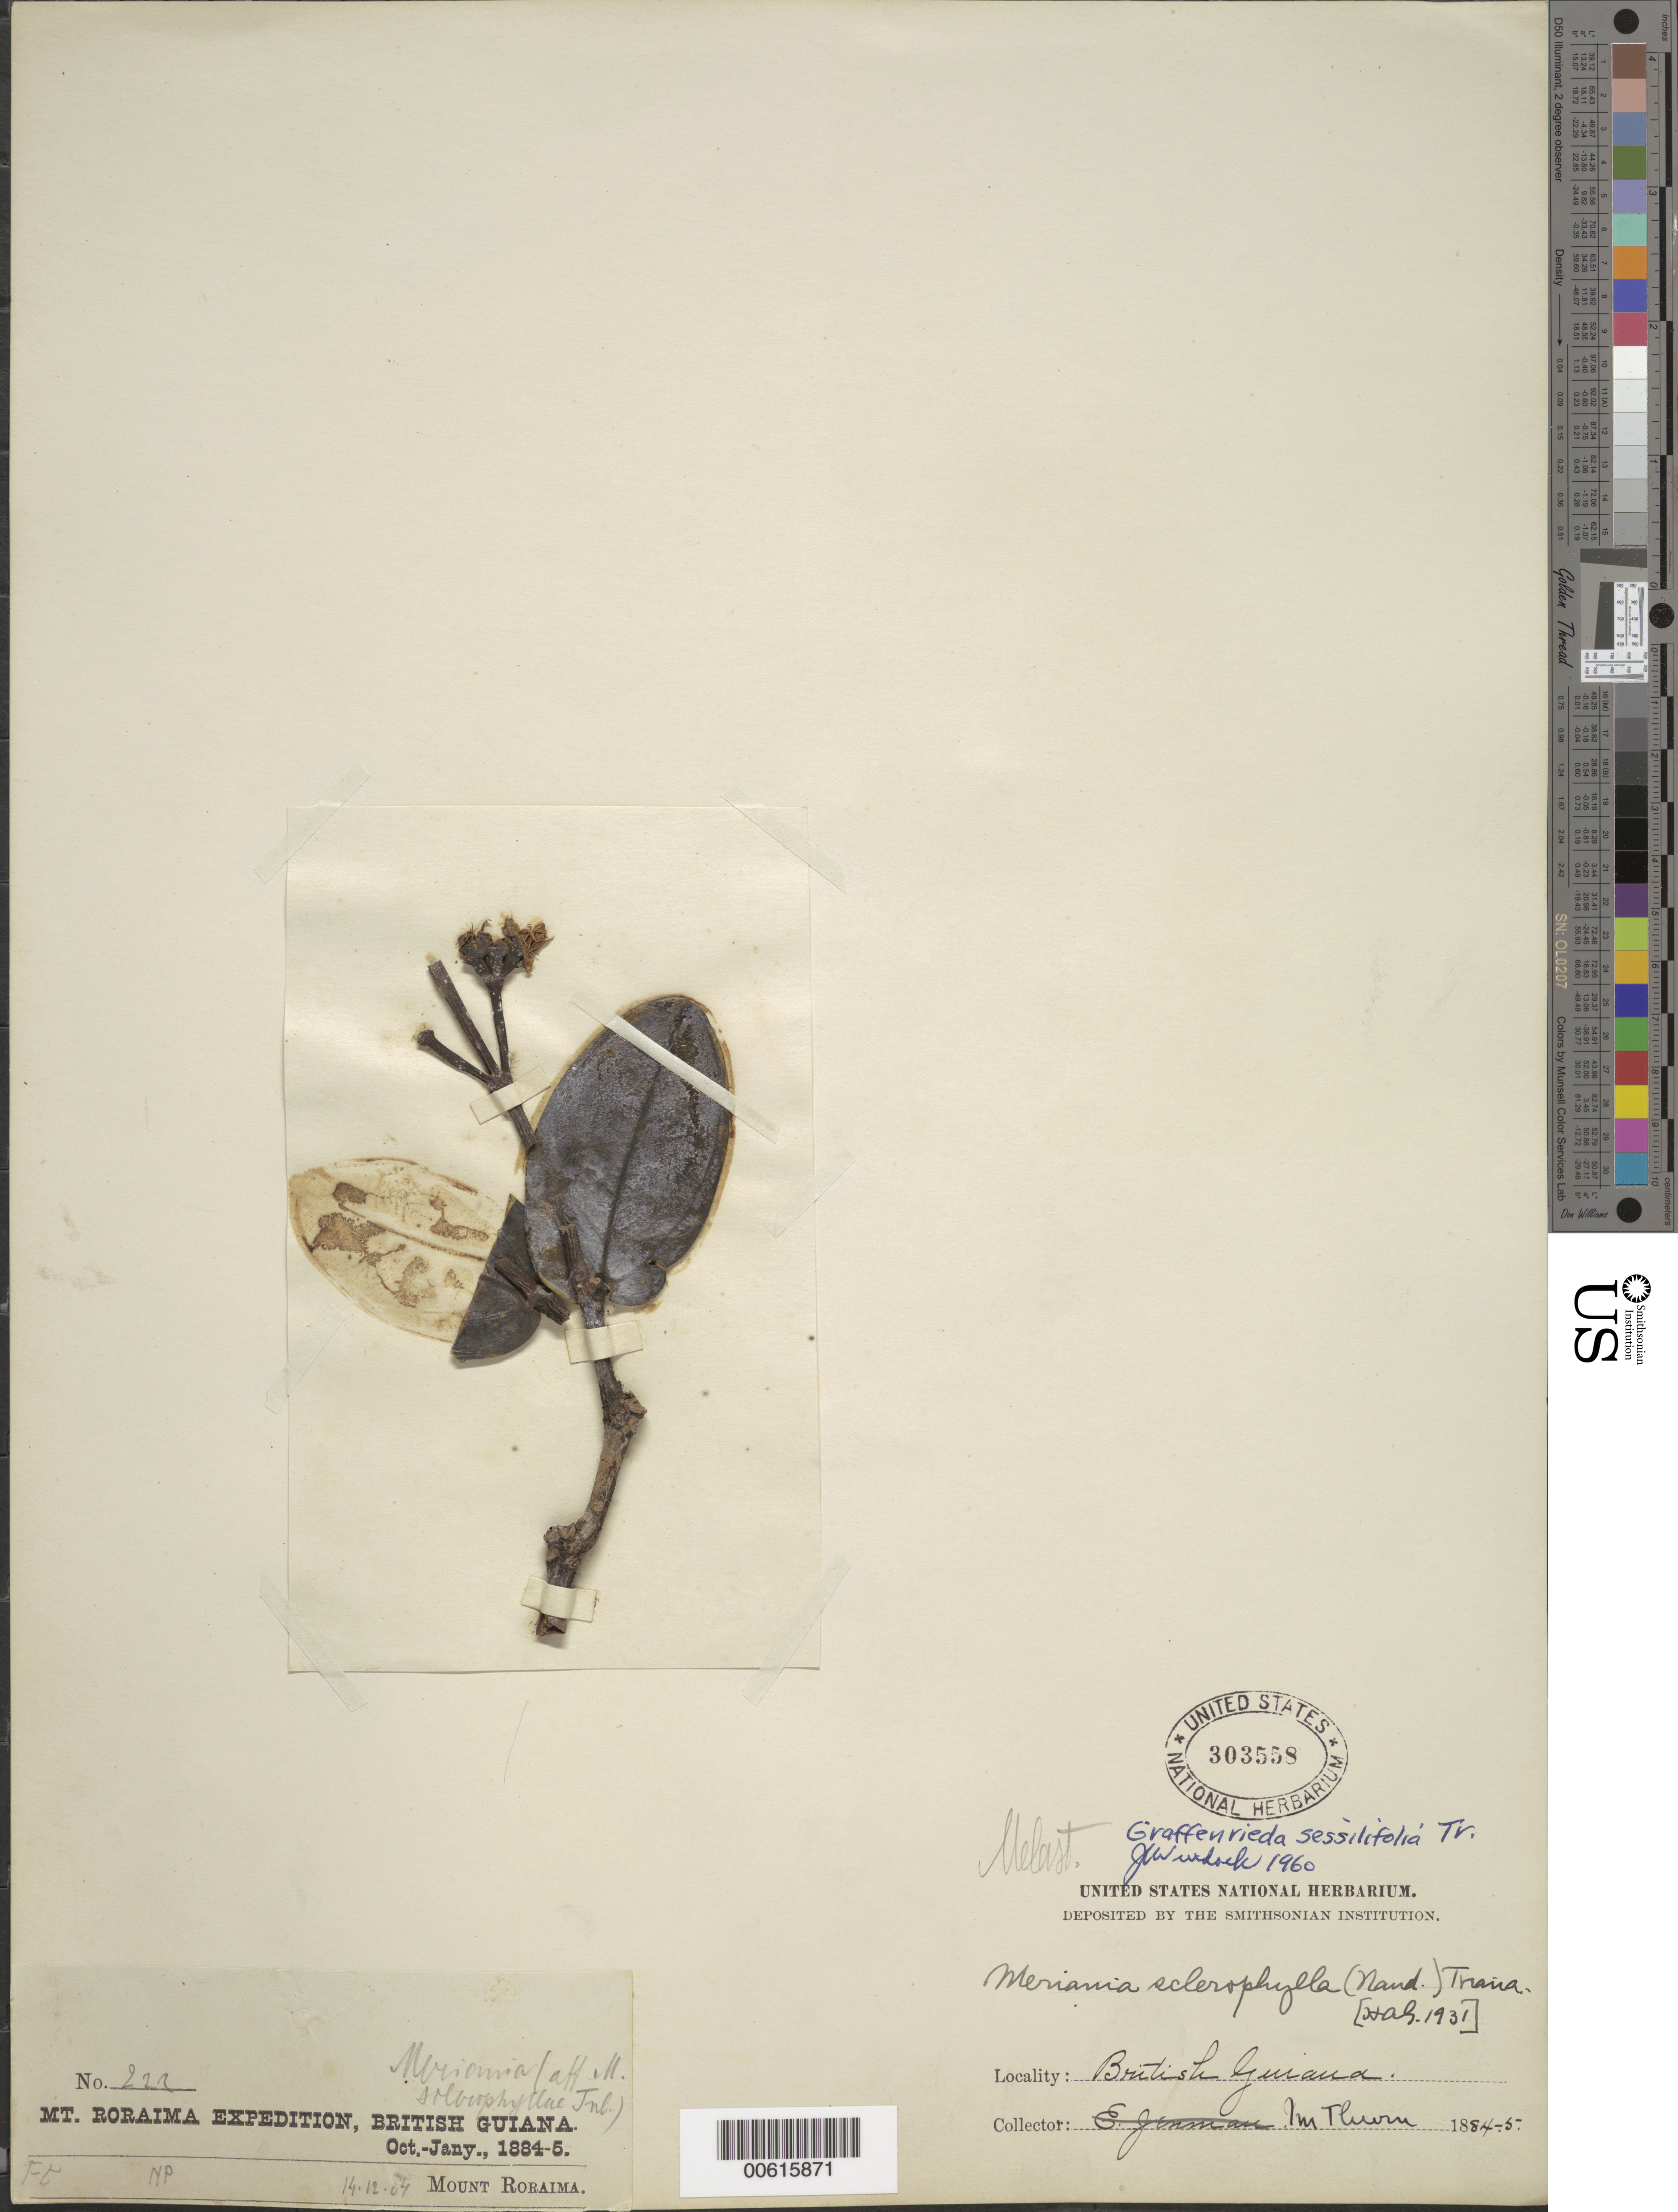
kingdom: Plantae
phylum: Tracheophyta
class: Magnoliopsida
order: Myrtales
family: Melastomataceae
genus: Graffenrieda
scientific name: Graffenrieda sessilifolia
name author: Triana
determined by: Wurdack, John J., (US), US (UNITED STATES)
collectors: E. F. im Thurn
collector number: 222 ?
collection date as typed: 14 December 1884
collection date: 1884-12-14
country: Guyana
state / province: Cuyuni-Mazaruni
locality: Mt. Roraima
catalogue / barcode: US 303558